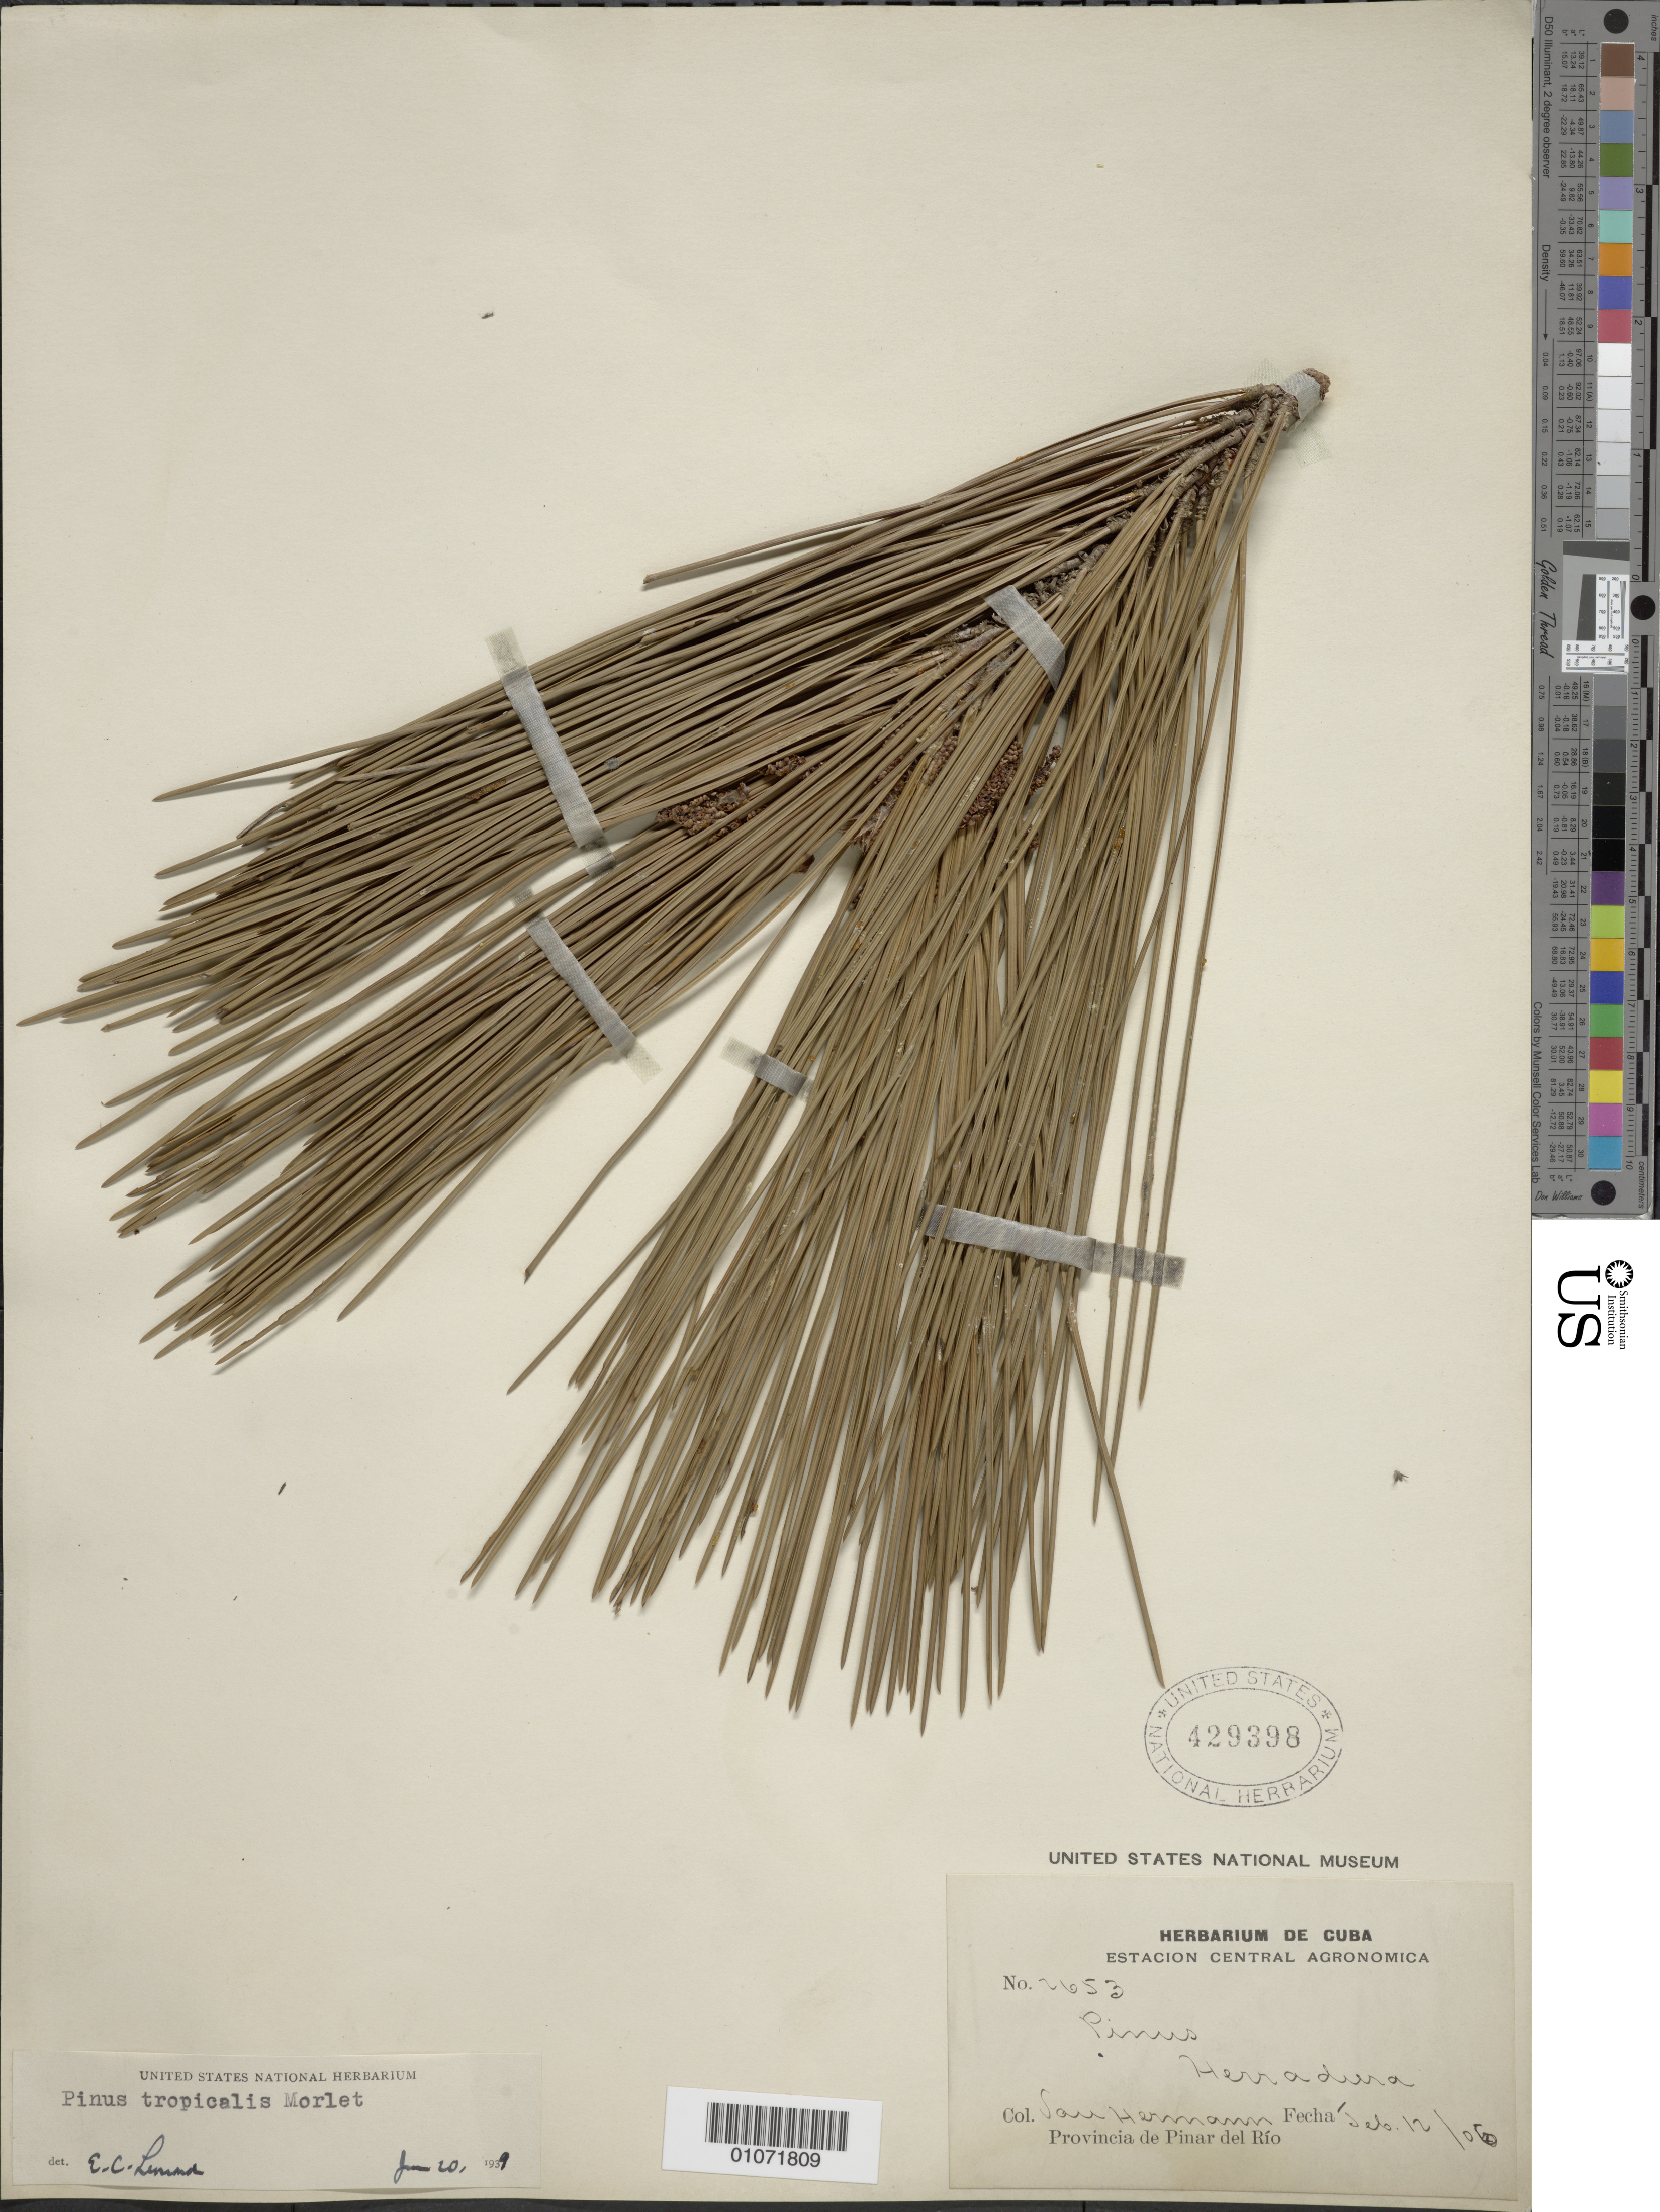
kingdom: Plantae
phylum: Tracheophyta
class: Pinopsida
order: Pinales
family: Pinaceae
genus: Pinus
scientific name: Pinus tropicalis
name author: Morelet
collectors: S. Hermann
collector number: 2653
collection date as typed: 12 Feb 1906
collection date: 1906-02-12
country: Cuba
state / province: Pinar del Rio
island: Cuba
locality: Province of Pinar de Rio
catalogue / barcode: US 429398